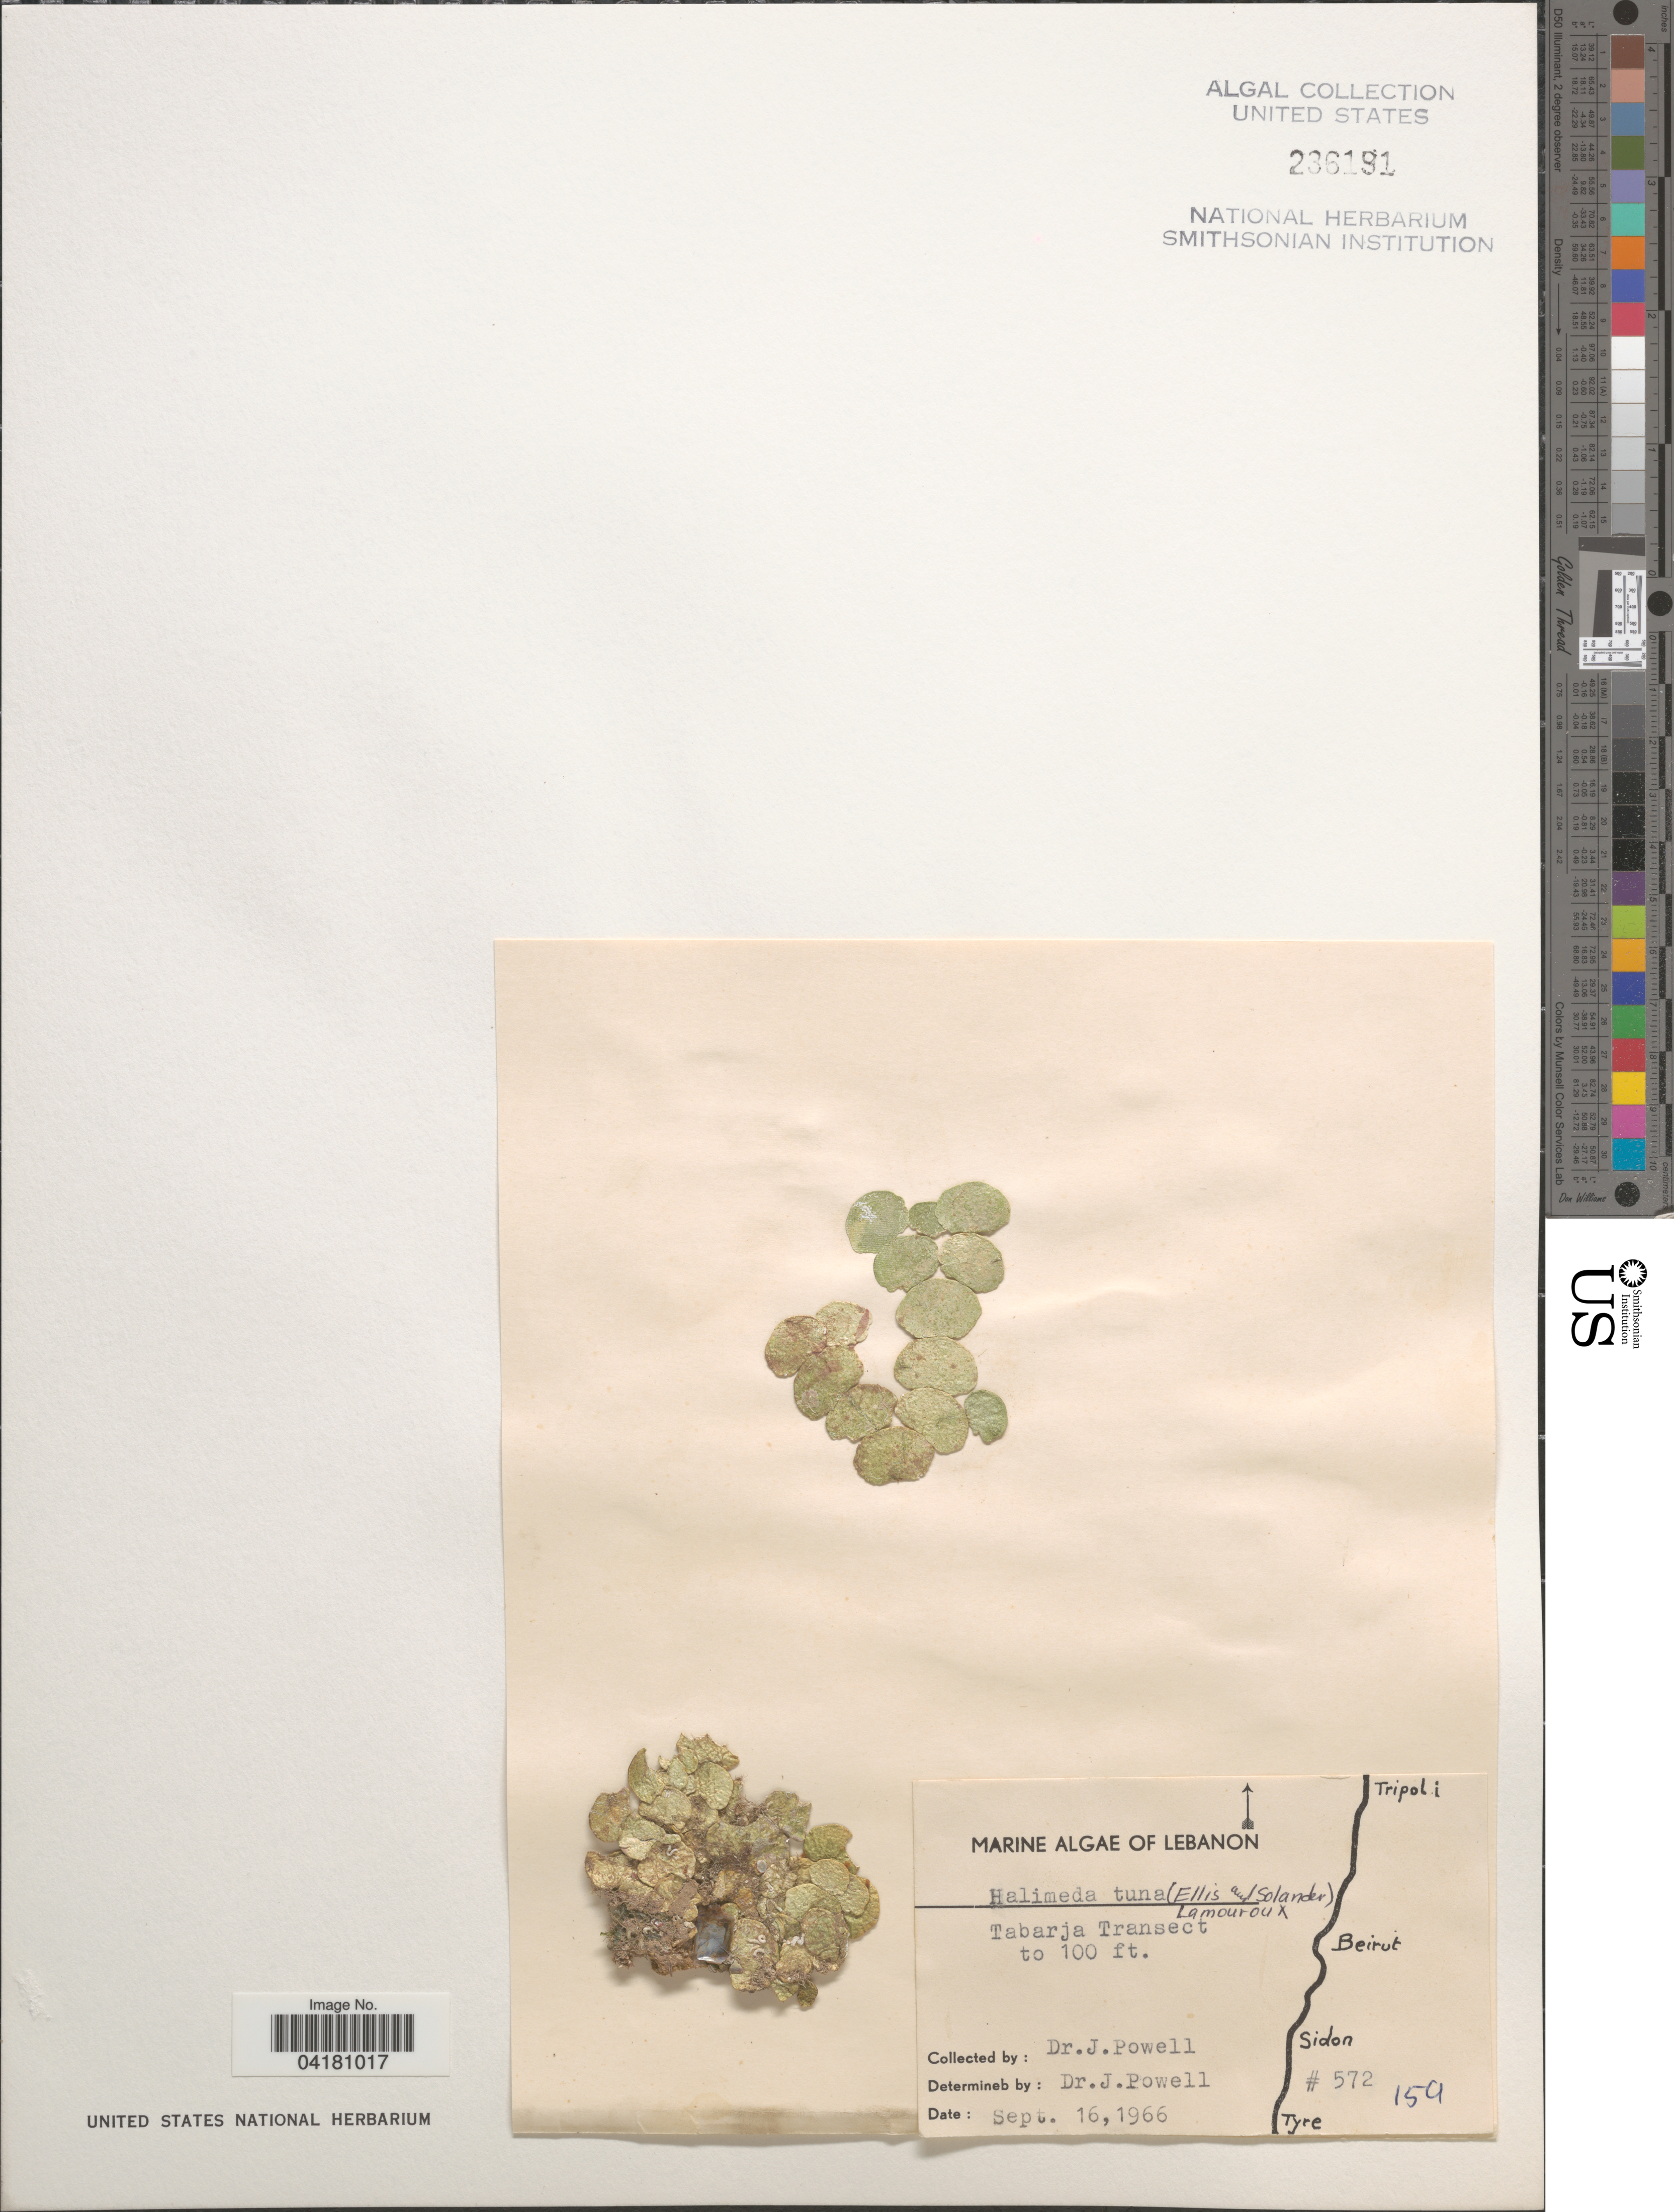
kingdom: Plantae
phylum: Chlorophyta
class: Ulvophyceae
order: Bryopsidales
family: Halimedaceae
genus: Halimeda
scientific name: Halimeda tuna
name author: (J. Ellis & Sol.) J.V.Lamouroux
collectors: J. Powell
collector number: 572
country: Lebanon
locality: Tabarja Transect to 100 ft.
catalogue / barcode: US 236191